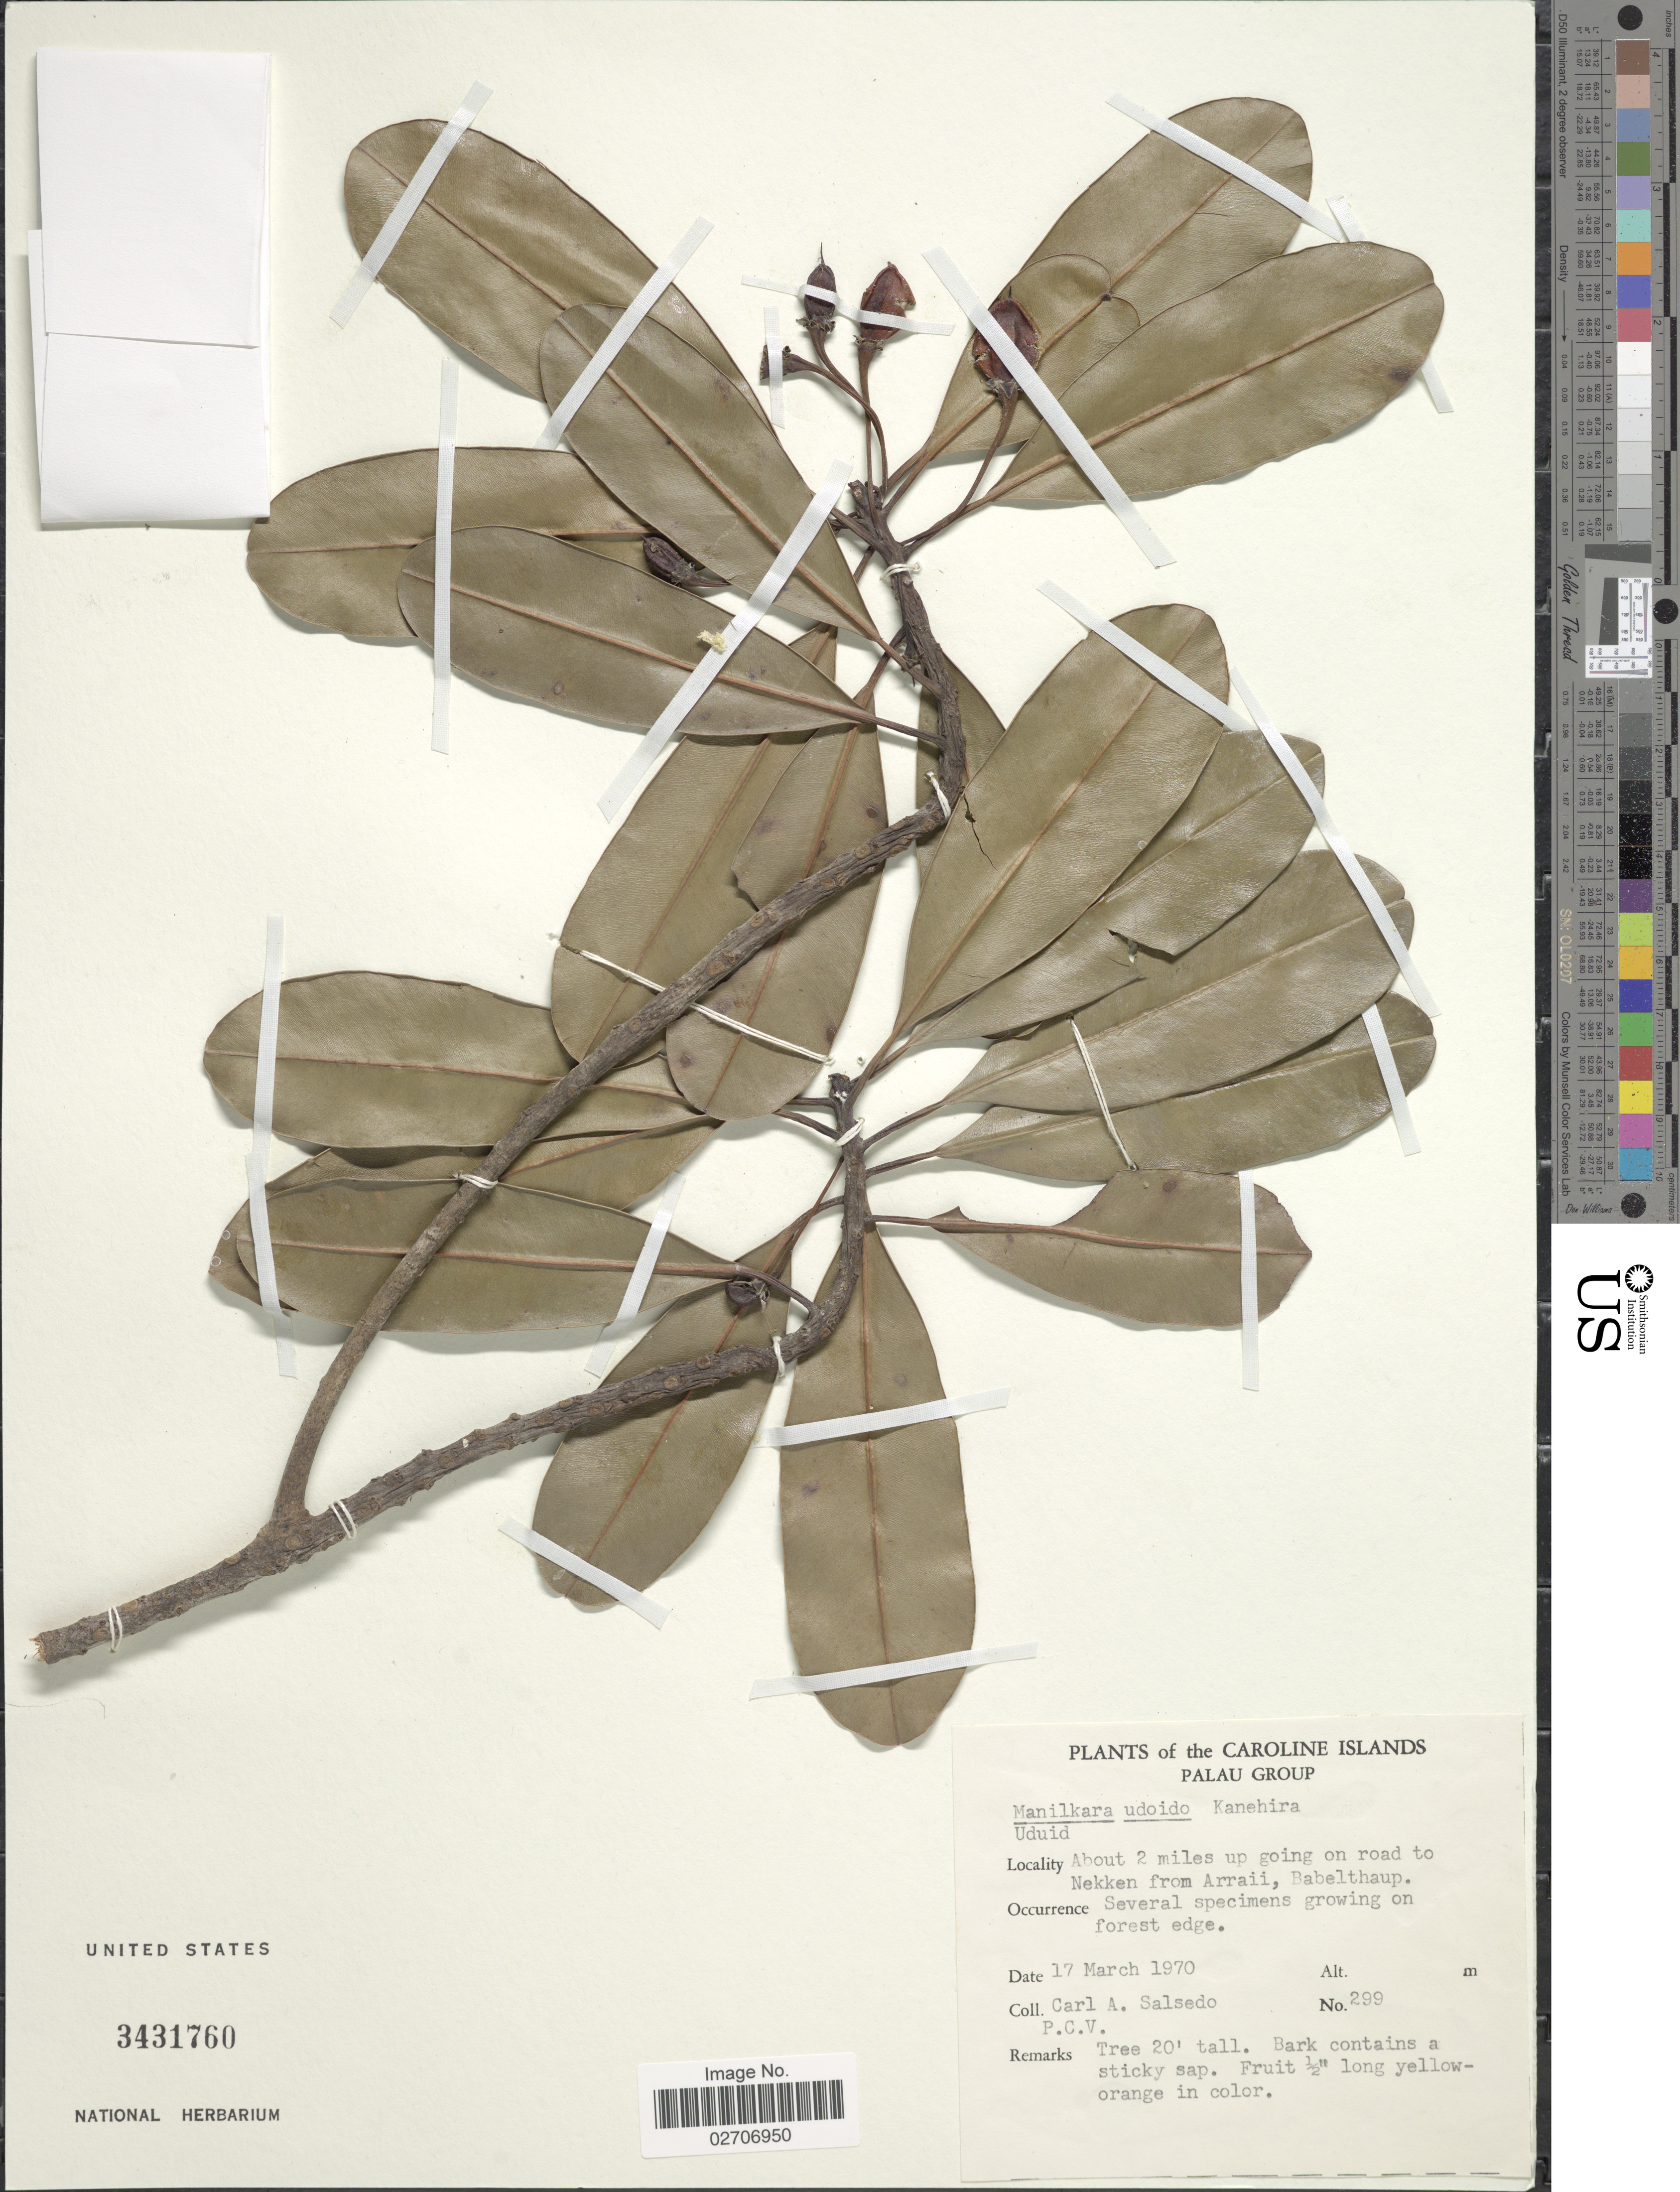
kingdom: Plantae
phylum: Tracheophyta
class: Magnoliopsida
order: Ericales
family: Sapotaceae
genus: Manilkara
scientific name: Manilkara udoido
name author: Kaneh.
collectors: C.A. Salsedo & P. C. V.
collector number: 299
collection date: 1970-03-17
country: Palau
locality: The Caroline Islands, Palau Group, About 2 miles up going on road to Nekken from Arraii, Babelthaup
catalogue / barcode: US 3431760